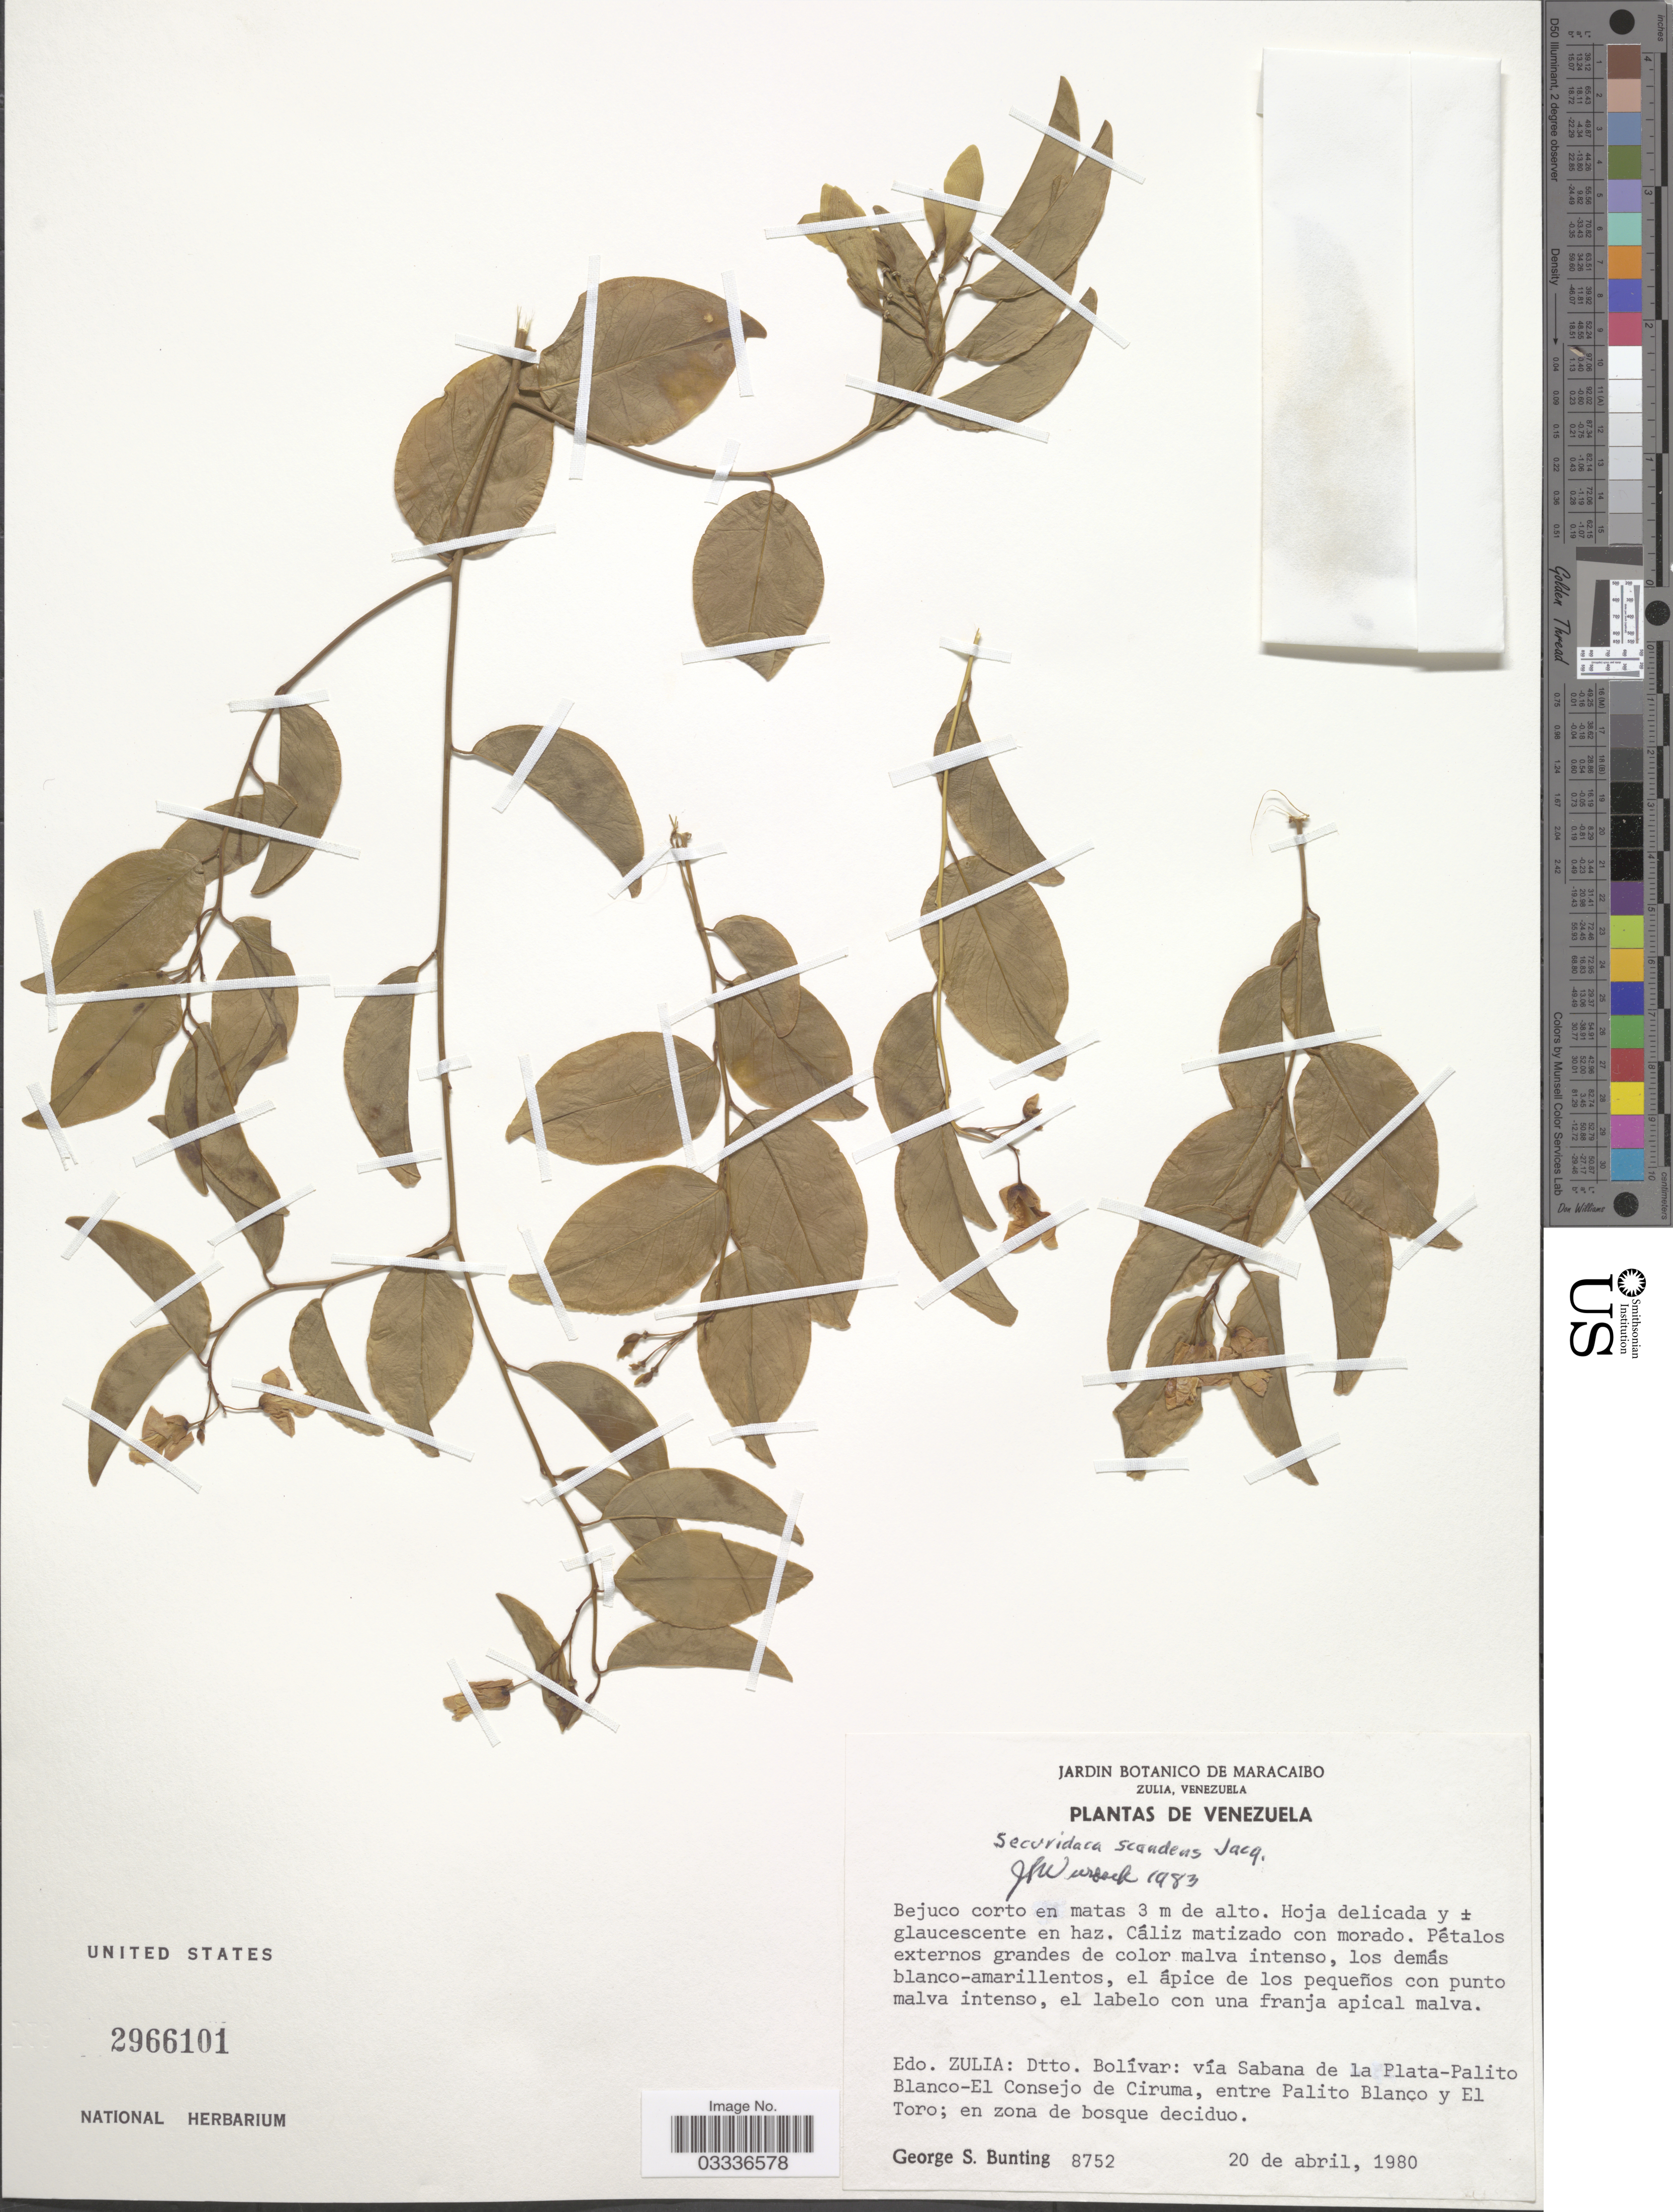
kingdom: Plantae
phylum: Tracheophyta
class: Magnoliopsida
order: Fabales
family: Polygalaceae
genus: Securidaca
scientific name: Securidaca scandens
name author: Jacq.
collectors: G. S. Bunting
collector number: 8752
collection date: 1980-04-20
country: Venezuela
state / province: Zulia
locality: Dtto. Bolívar: vía Sabana de la Plata-Palito Blanco-El Consejo de Ciruma, entre Palito Blanco y El Toro.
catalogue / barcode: US 2966101